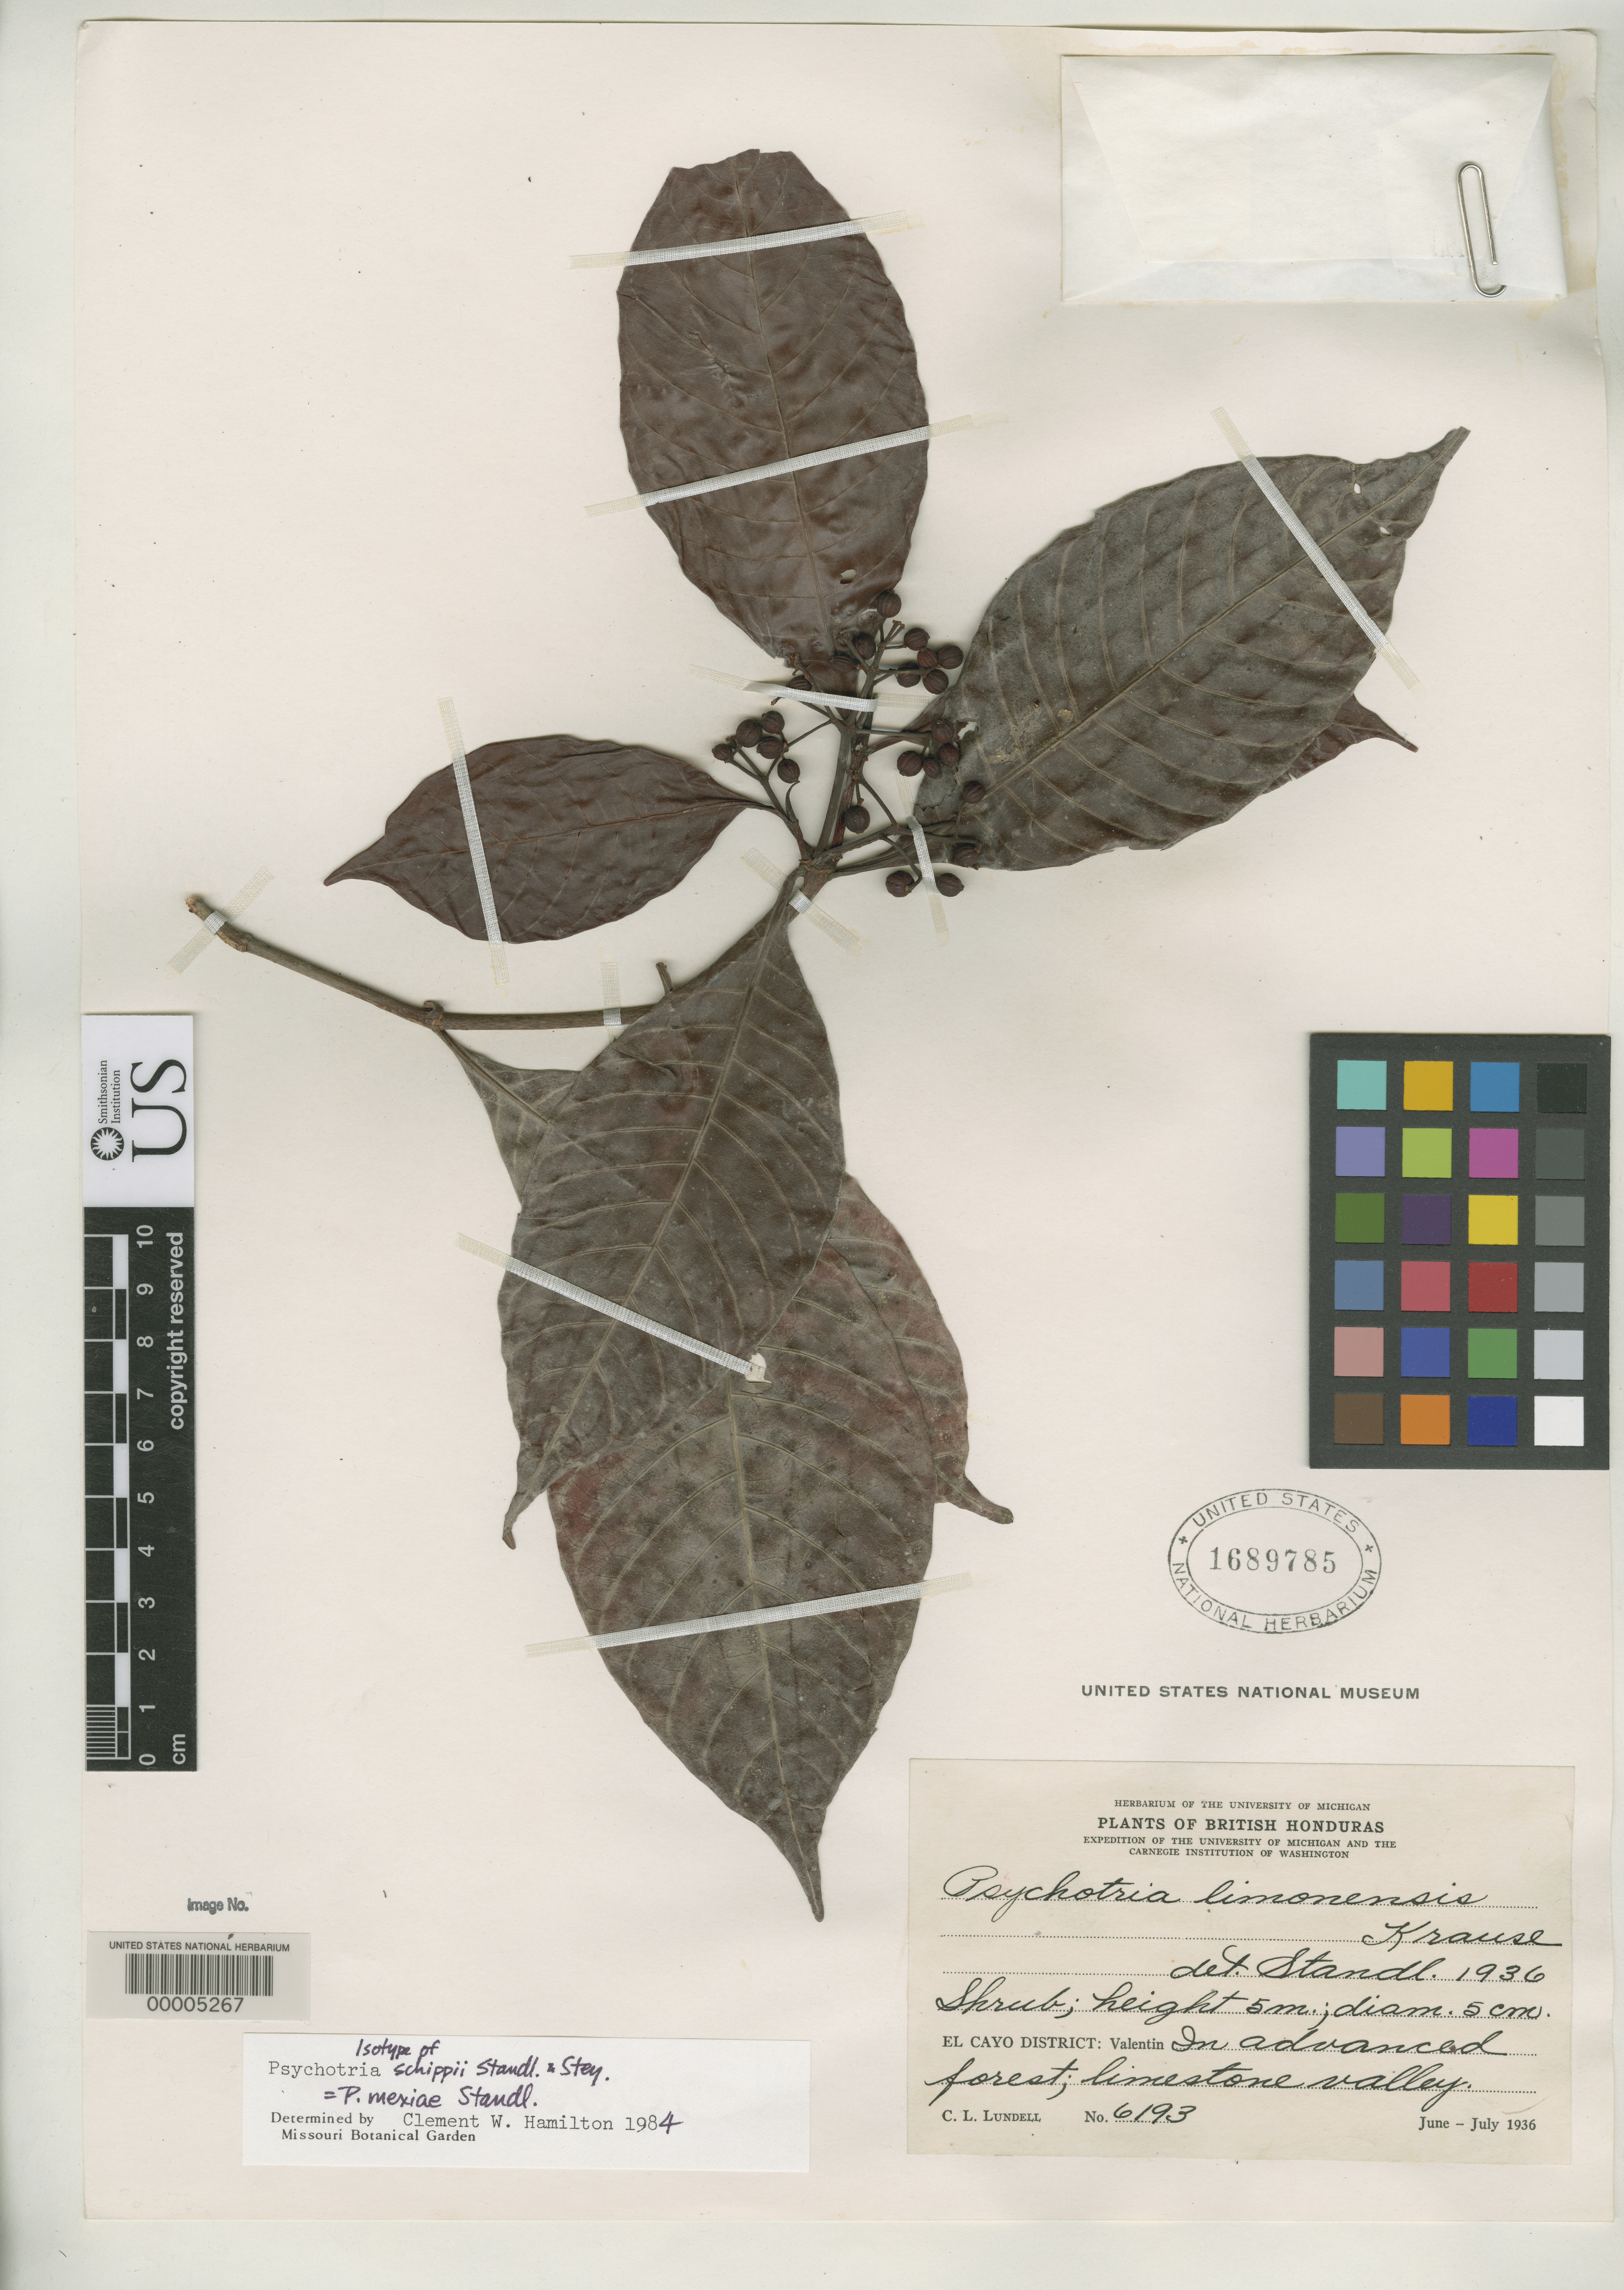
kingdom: Plantae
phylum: Tracheophyta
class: Magnoliopsida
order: Gentianales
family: Rubiaceae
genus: Psychotria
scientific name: Psychotria schipii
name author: Standl. & Steyerm.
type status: Isotype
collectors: C. L. Lundell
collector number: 6193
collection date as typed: Jun 1936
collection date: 1936-06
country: Belize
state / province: Cayo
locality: Valentin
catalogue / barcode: US 1689785